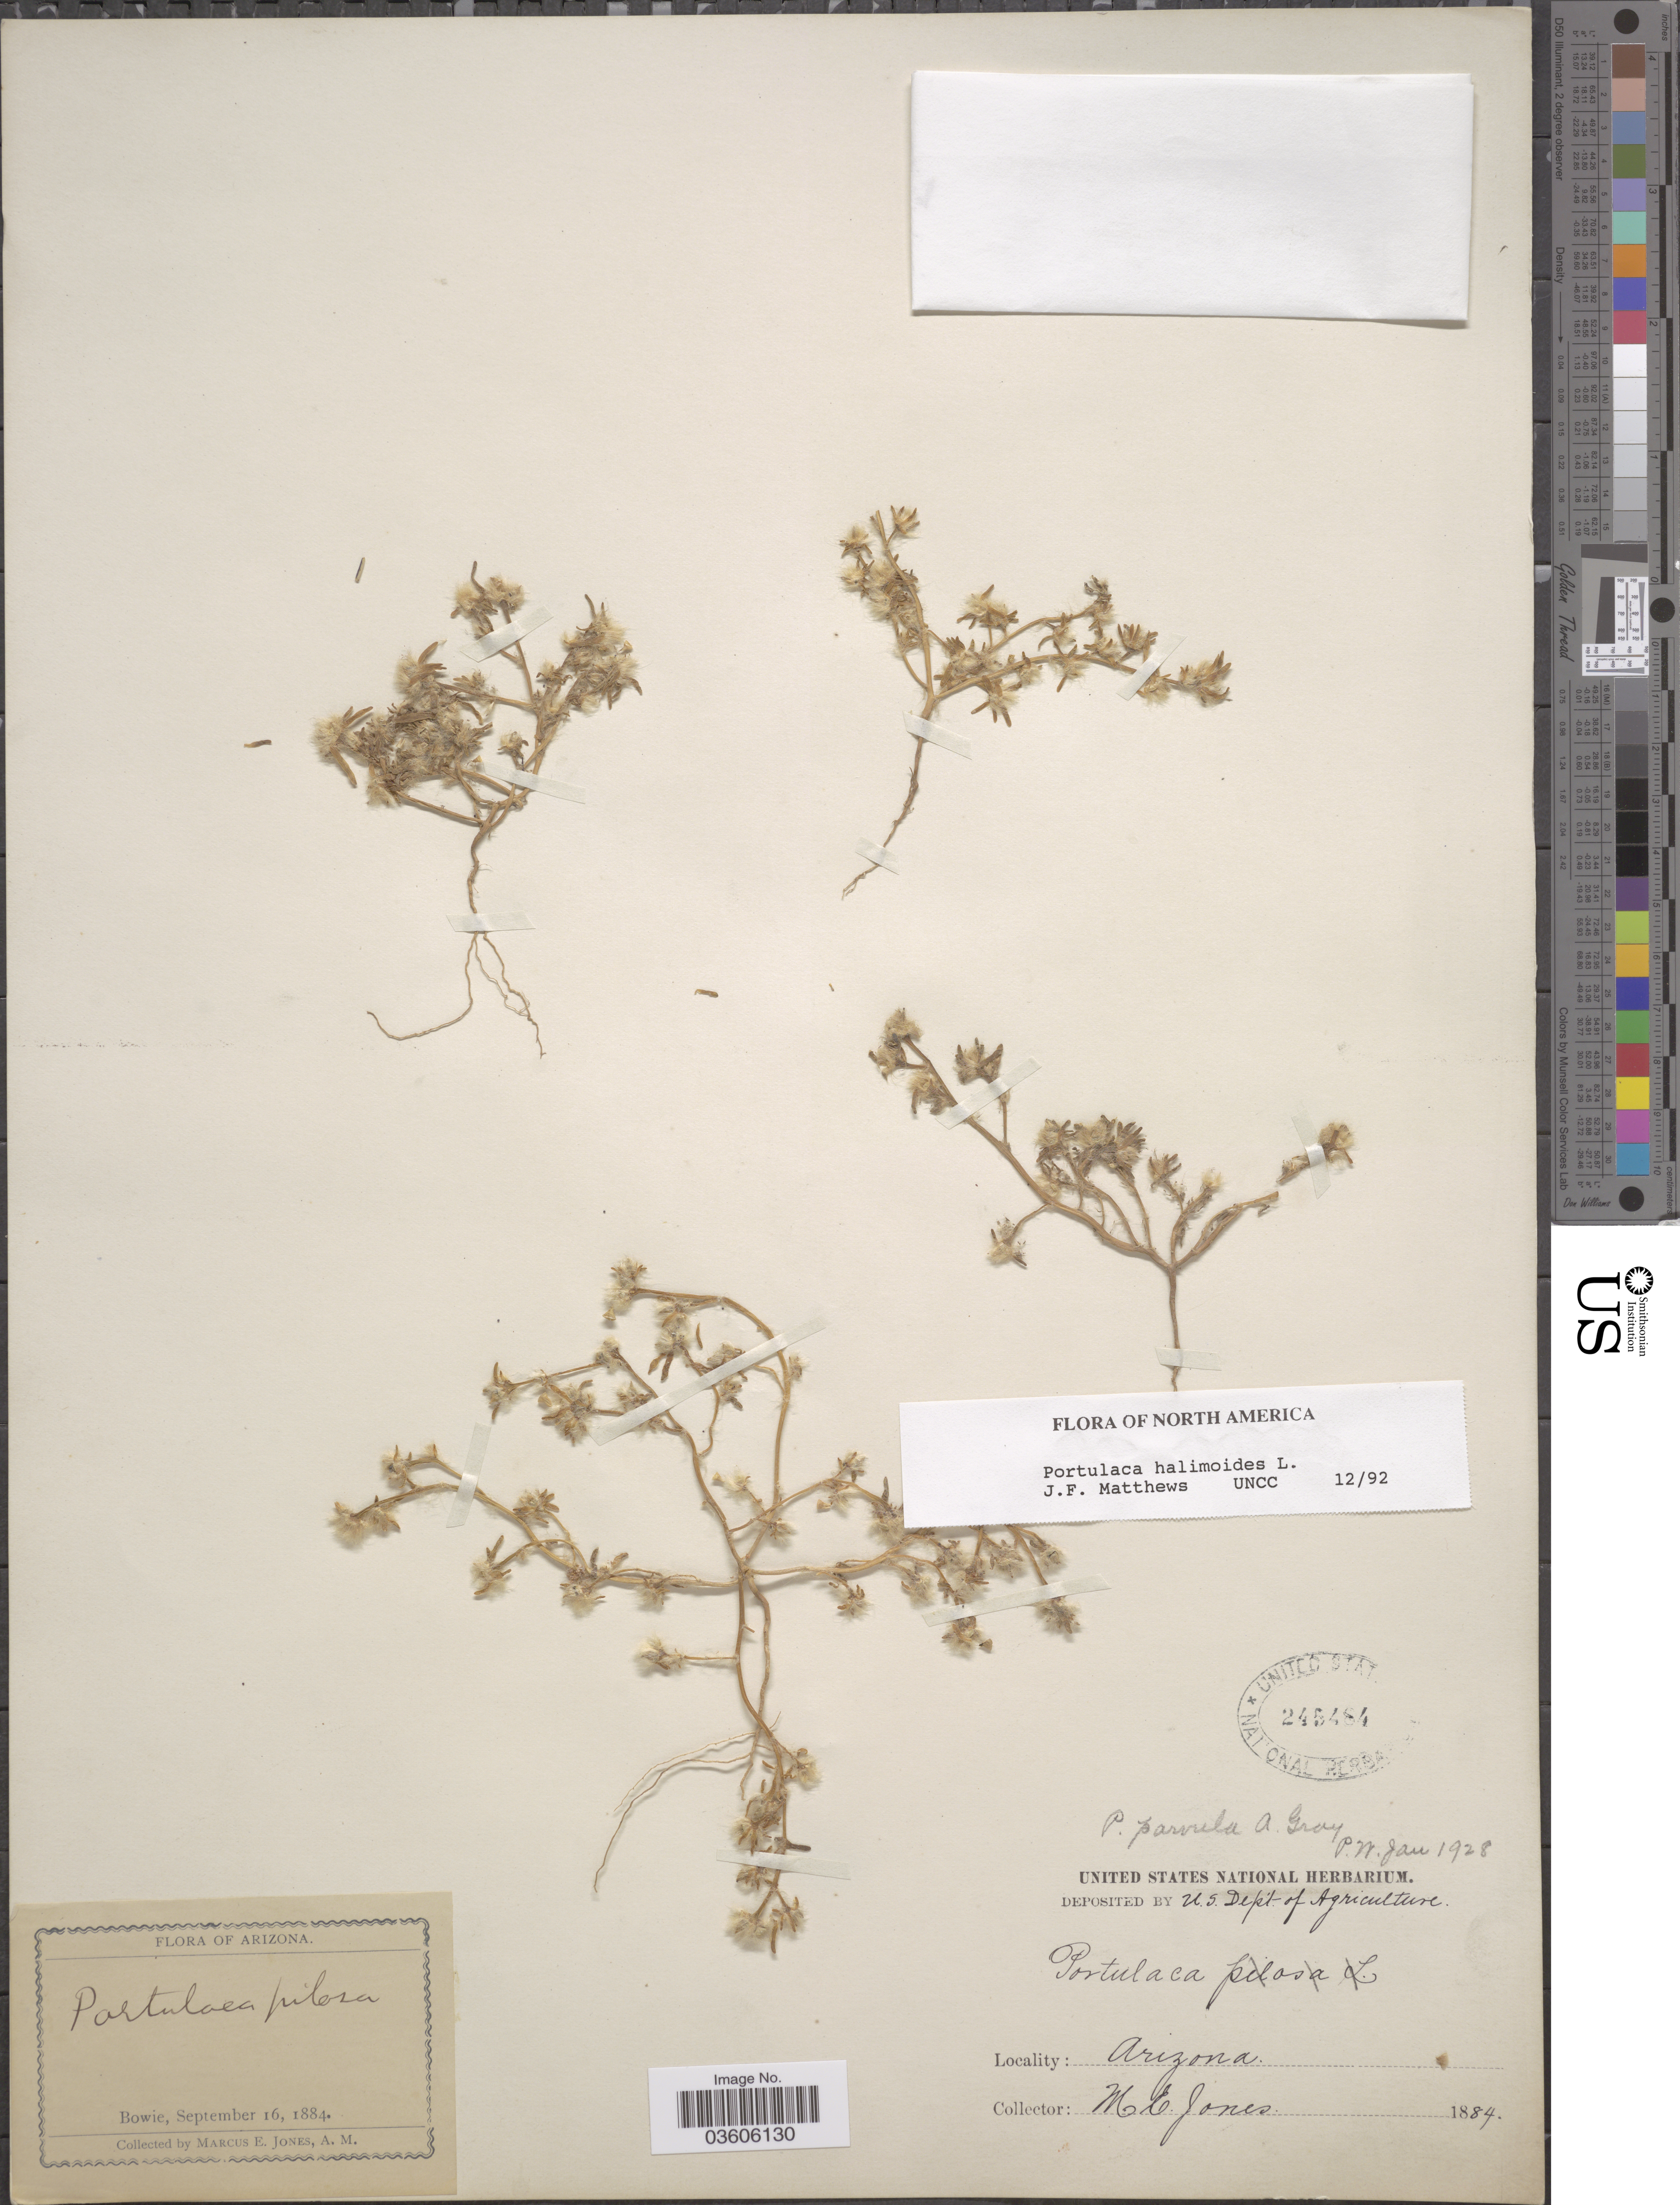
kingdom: Plantae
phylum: Tracheophyta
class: Magnoliopsida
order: Caryophyllales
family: Portulacaceae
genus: Portulaca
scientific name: Portulaca halimoides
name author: L.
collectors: M. E. Jones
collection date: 1884-09-16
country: United States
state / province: Arizona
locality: Bowie.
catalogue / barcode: US 245484